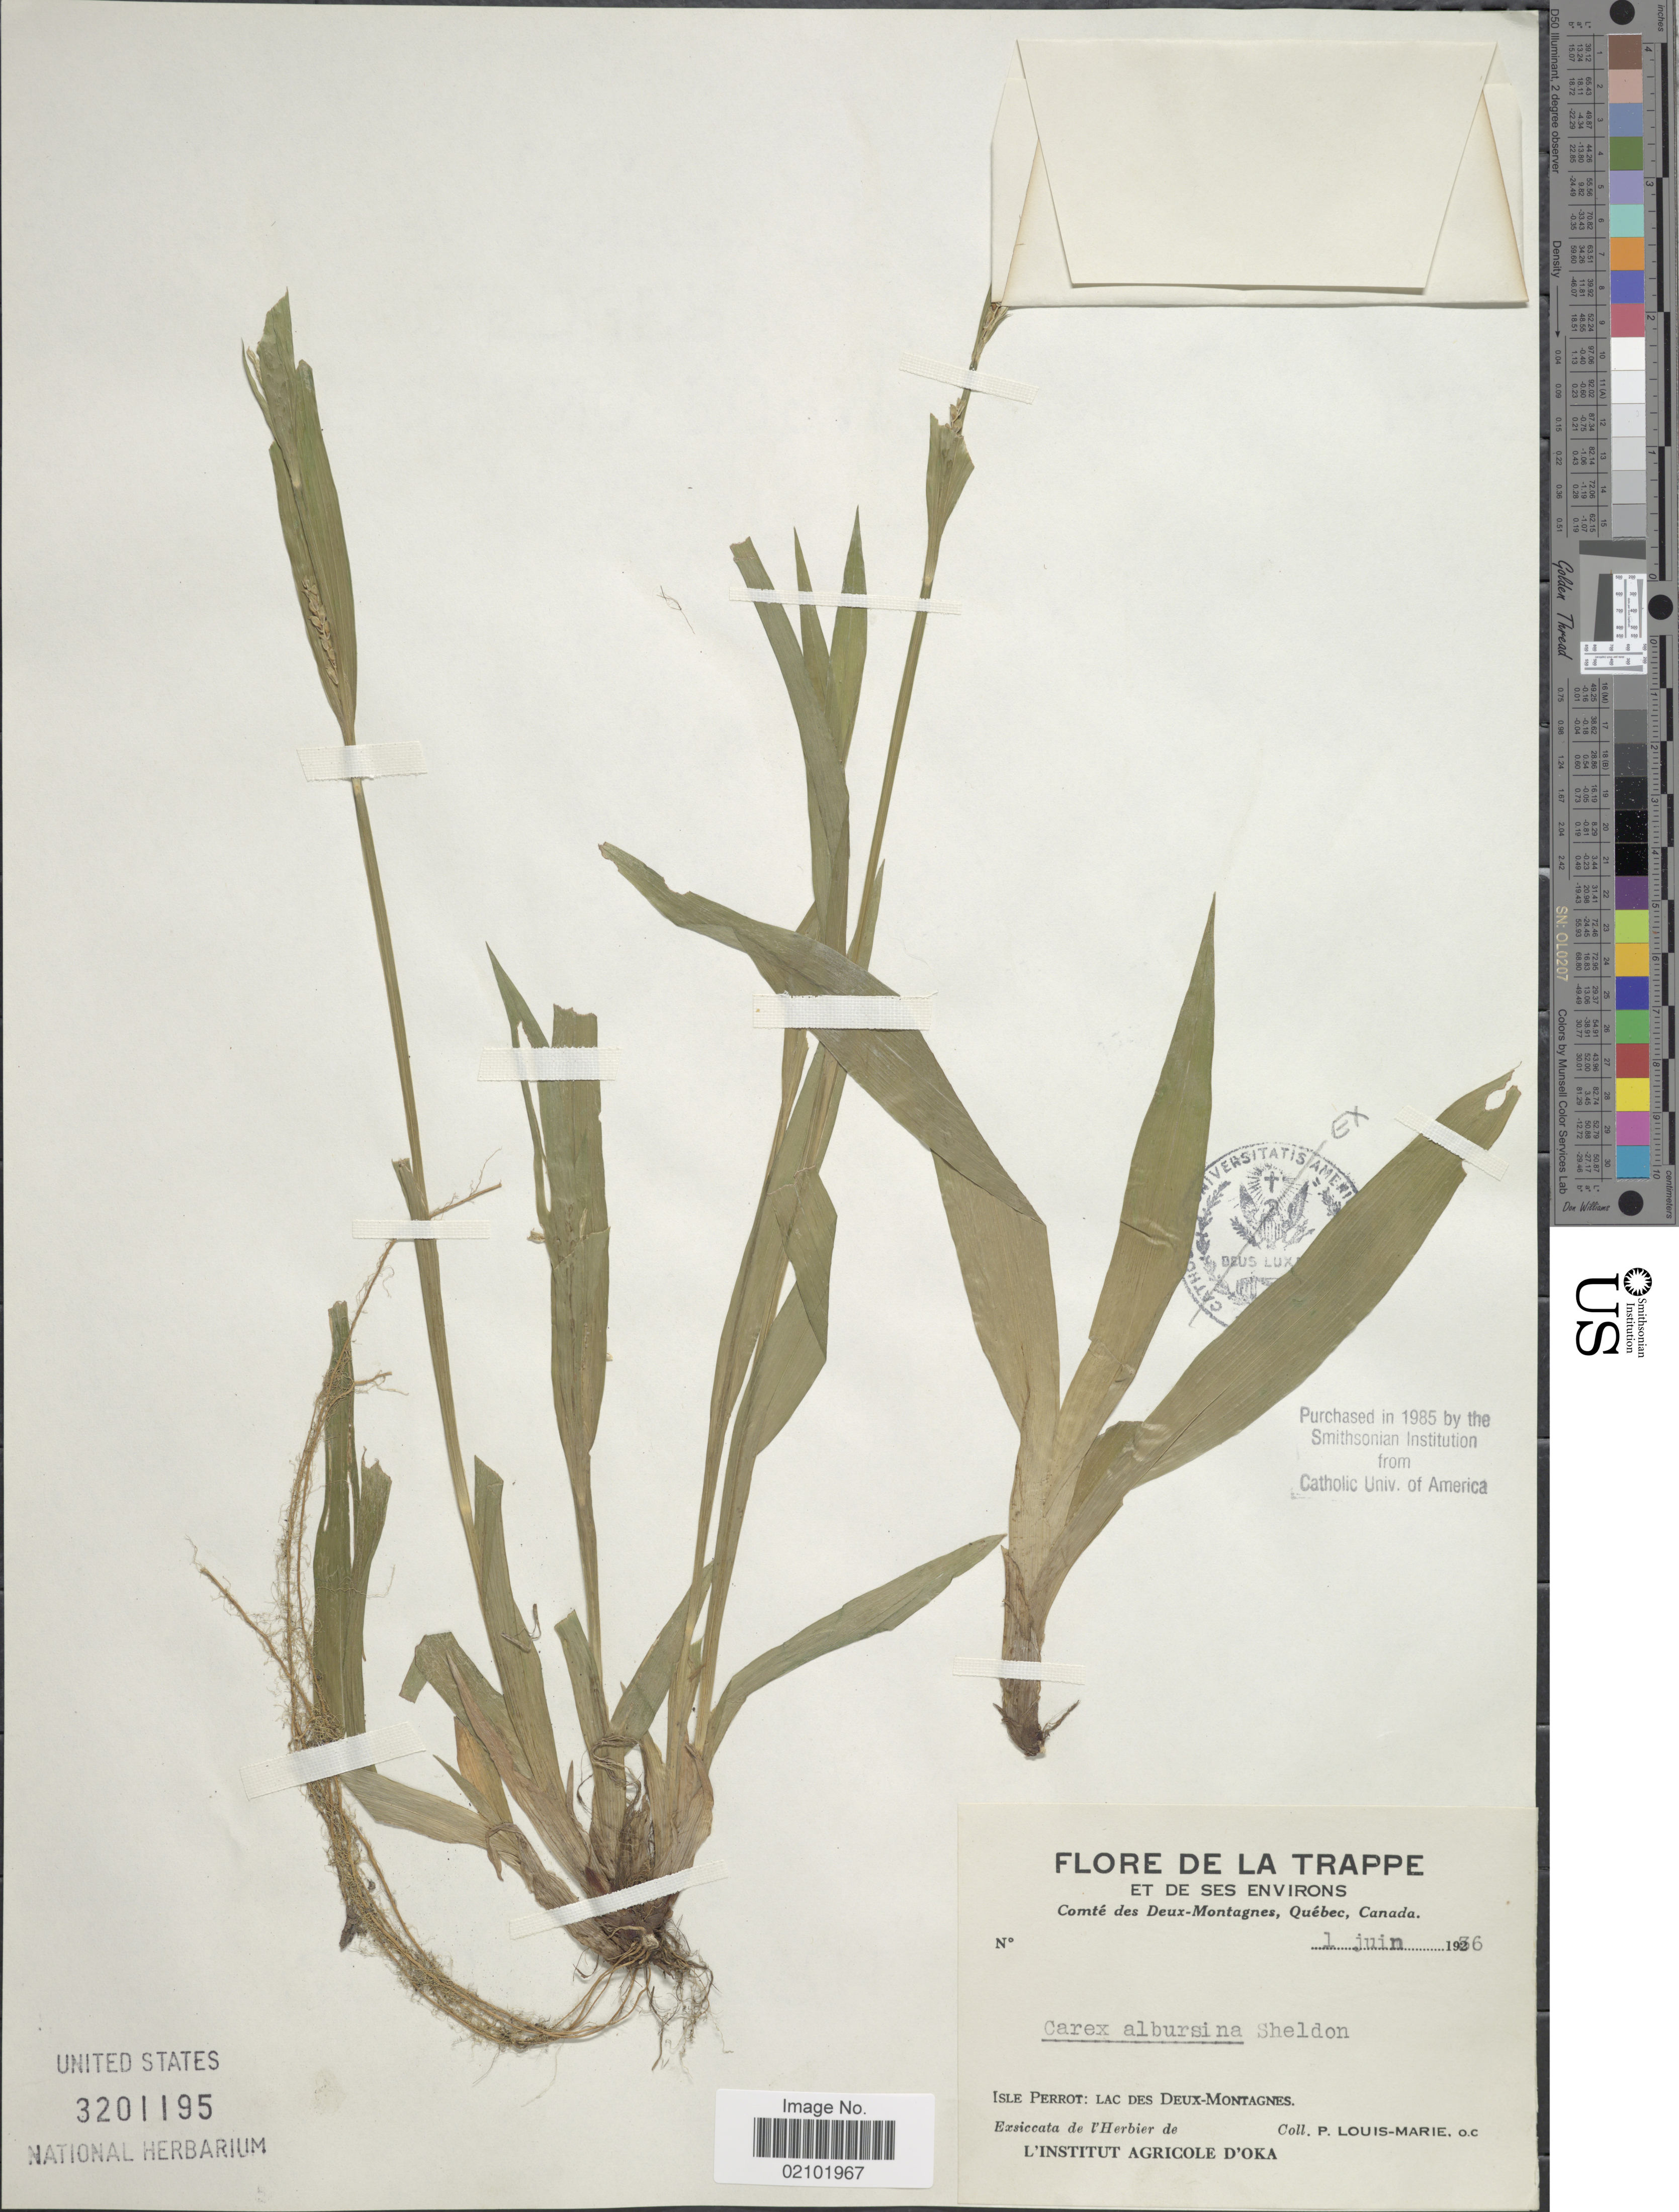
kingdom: Plantae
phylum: Tracheophyta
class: Liliopsida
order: Poales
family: Cyperaceae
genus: Carex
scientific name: Carex albursina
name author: E. Sheld.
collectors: L.-M. LaLonde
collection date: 1936-06-01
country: Canada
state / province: Quebec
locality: La Trappe et de ses environs. Comté des Deux-Montagnes. Isle Perrot: lac des Deux-Montagnes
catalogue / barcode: US 3201195